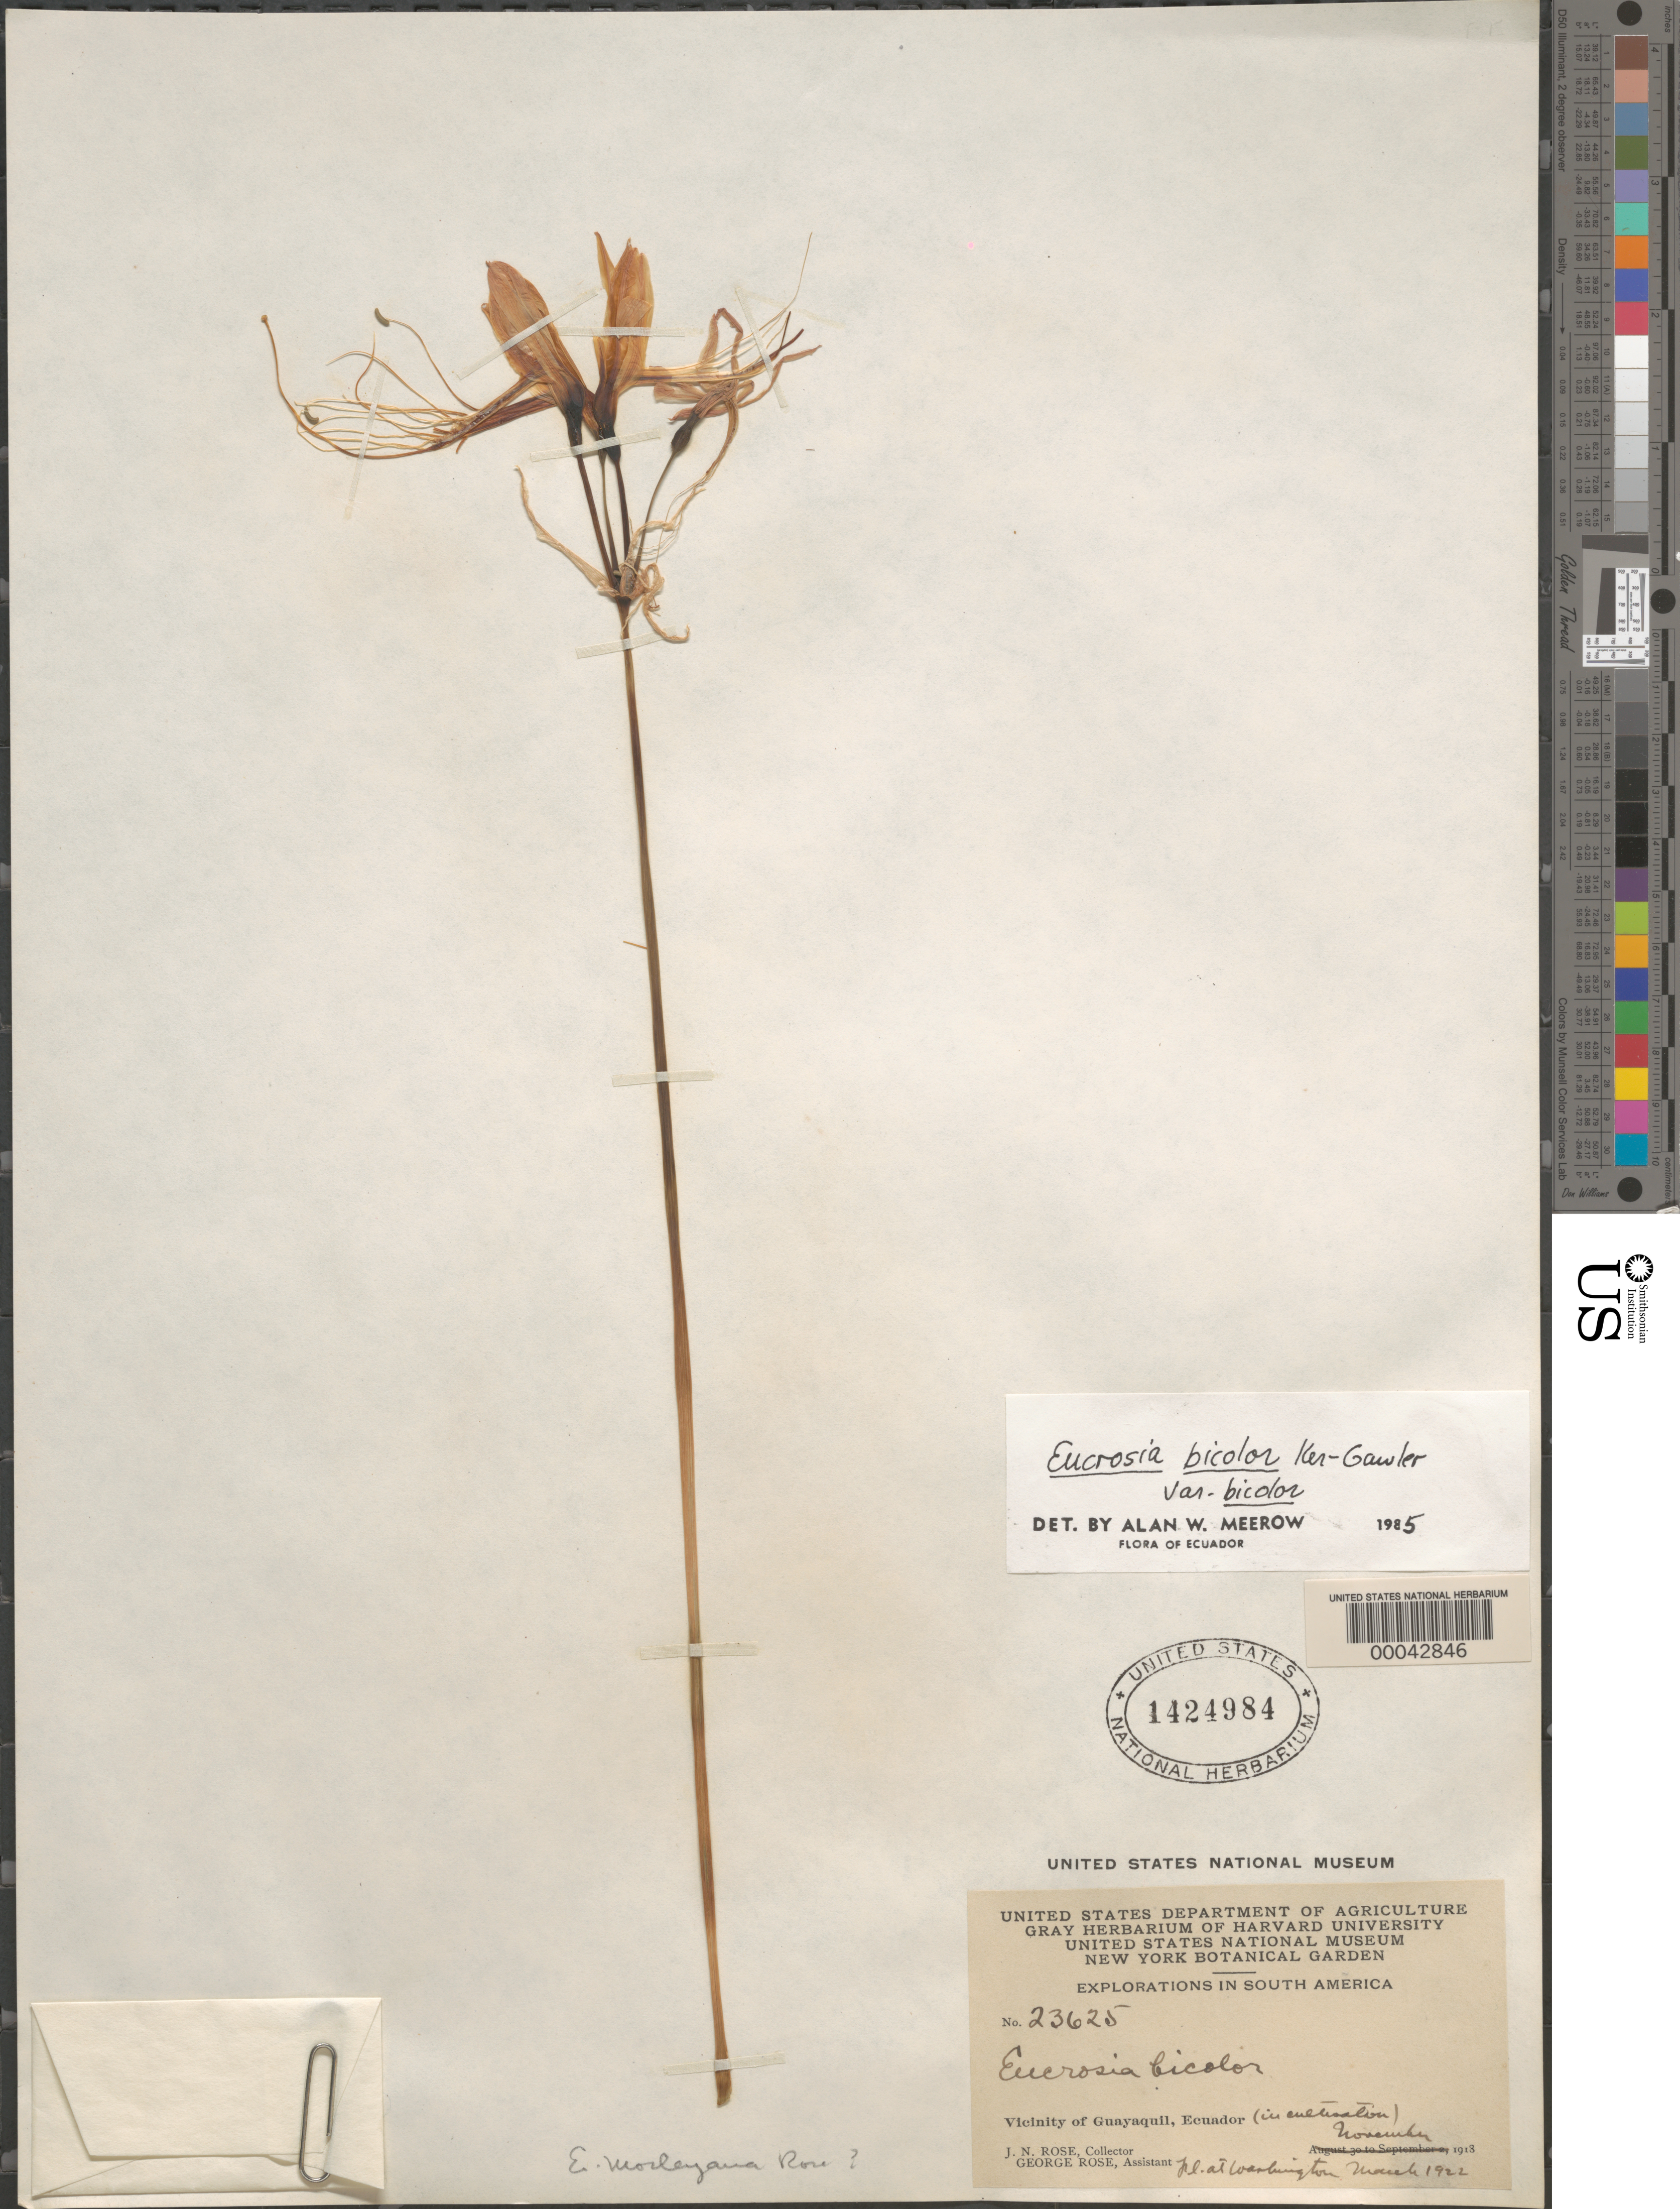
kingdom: Plantae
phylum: Tracheophyta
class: Liliopsida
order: Asparagales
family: Amaryllidaceae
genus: Eucrosia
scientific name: Eucrosia bicolor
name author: Ker Gawl.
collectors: J. N. Rose & G. Rose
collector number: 23625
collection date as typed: Nov 1918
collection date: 1918-11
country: Ecuador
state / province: Guayas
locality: Guayaquil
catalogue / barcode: US 1424984